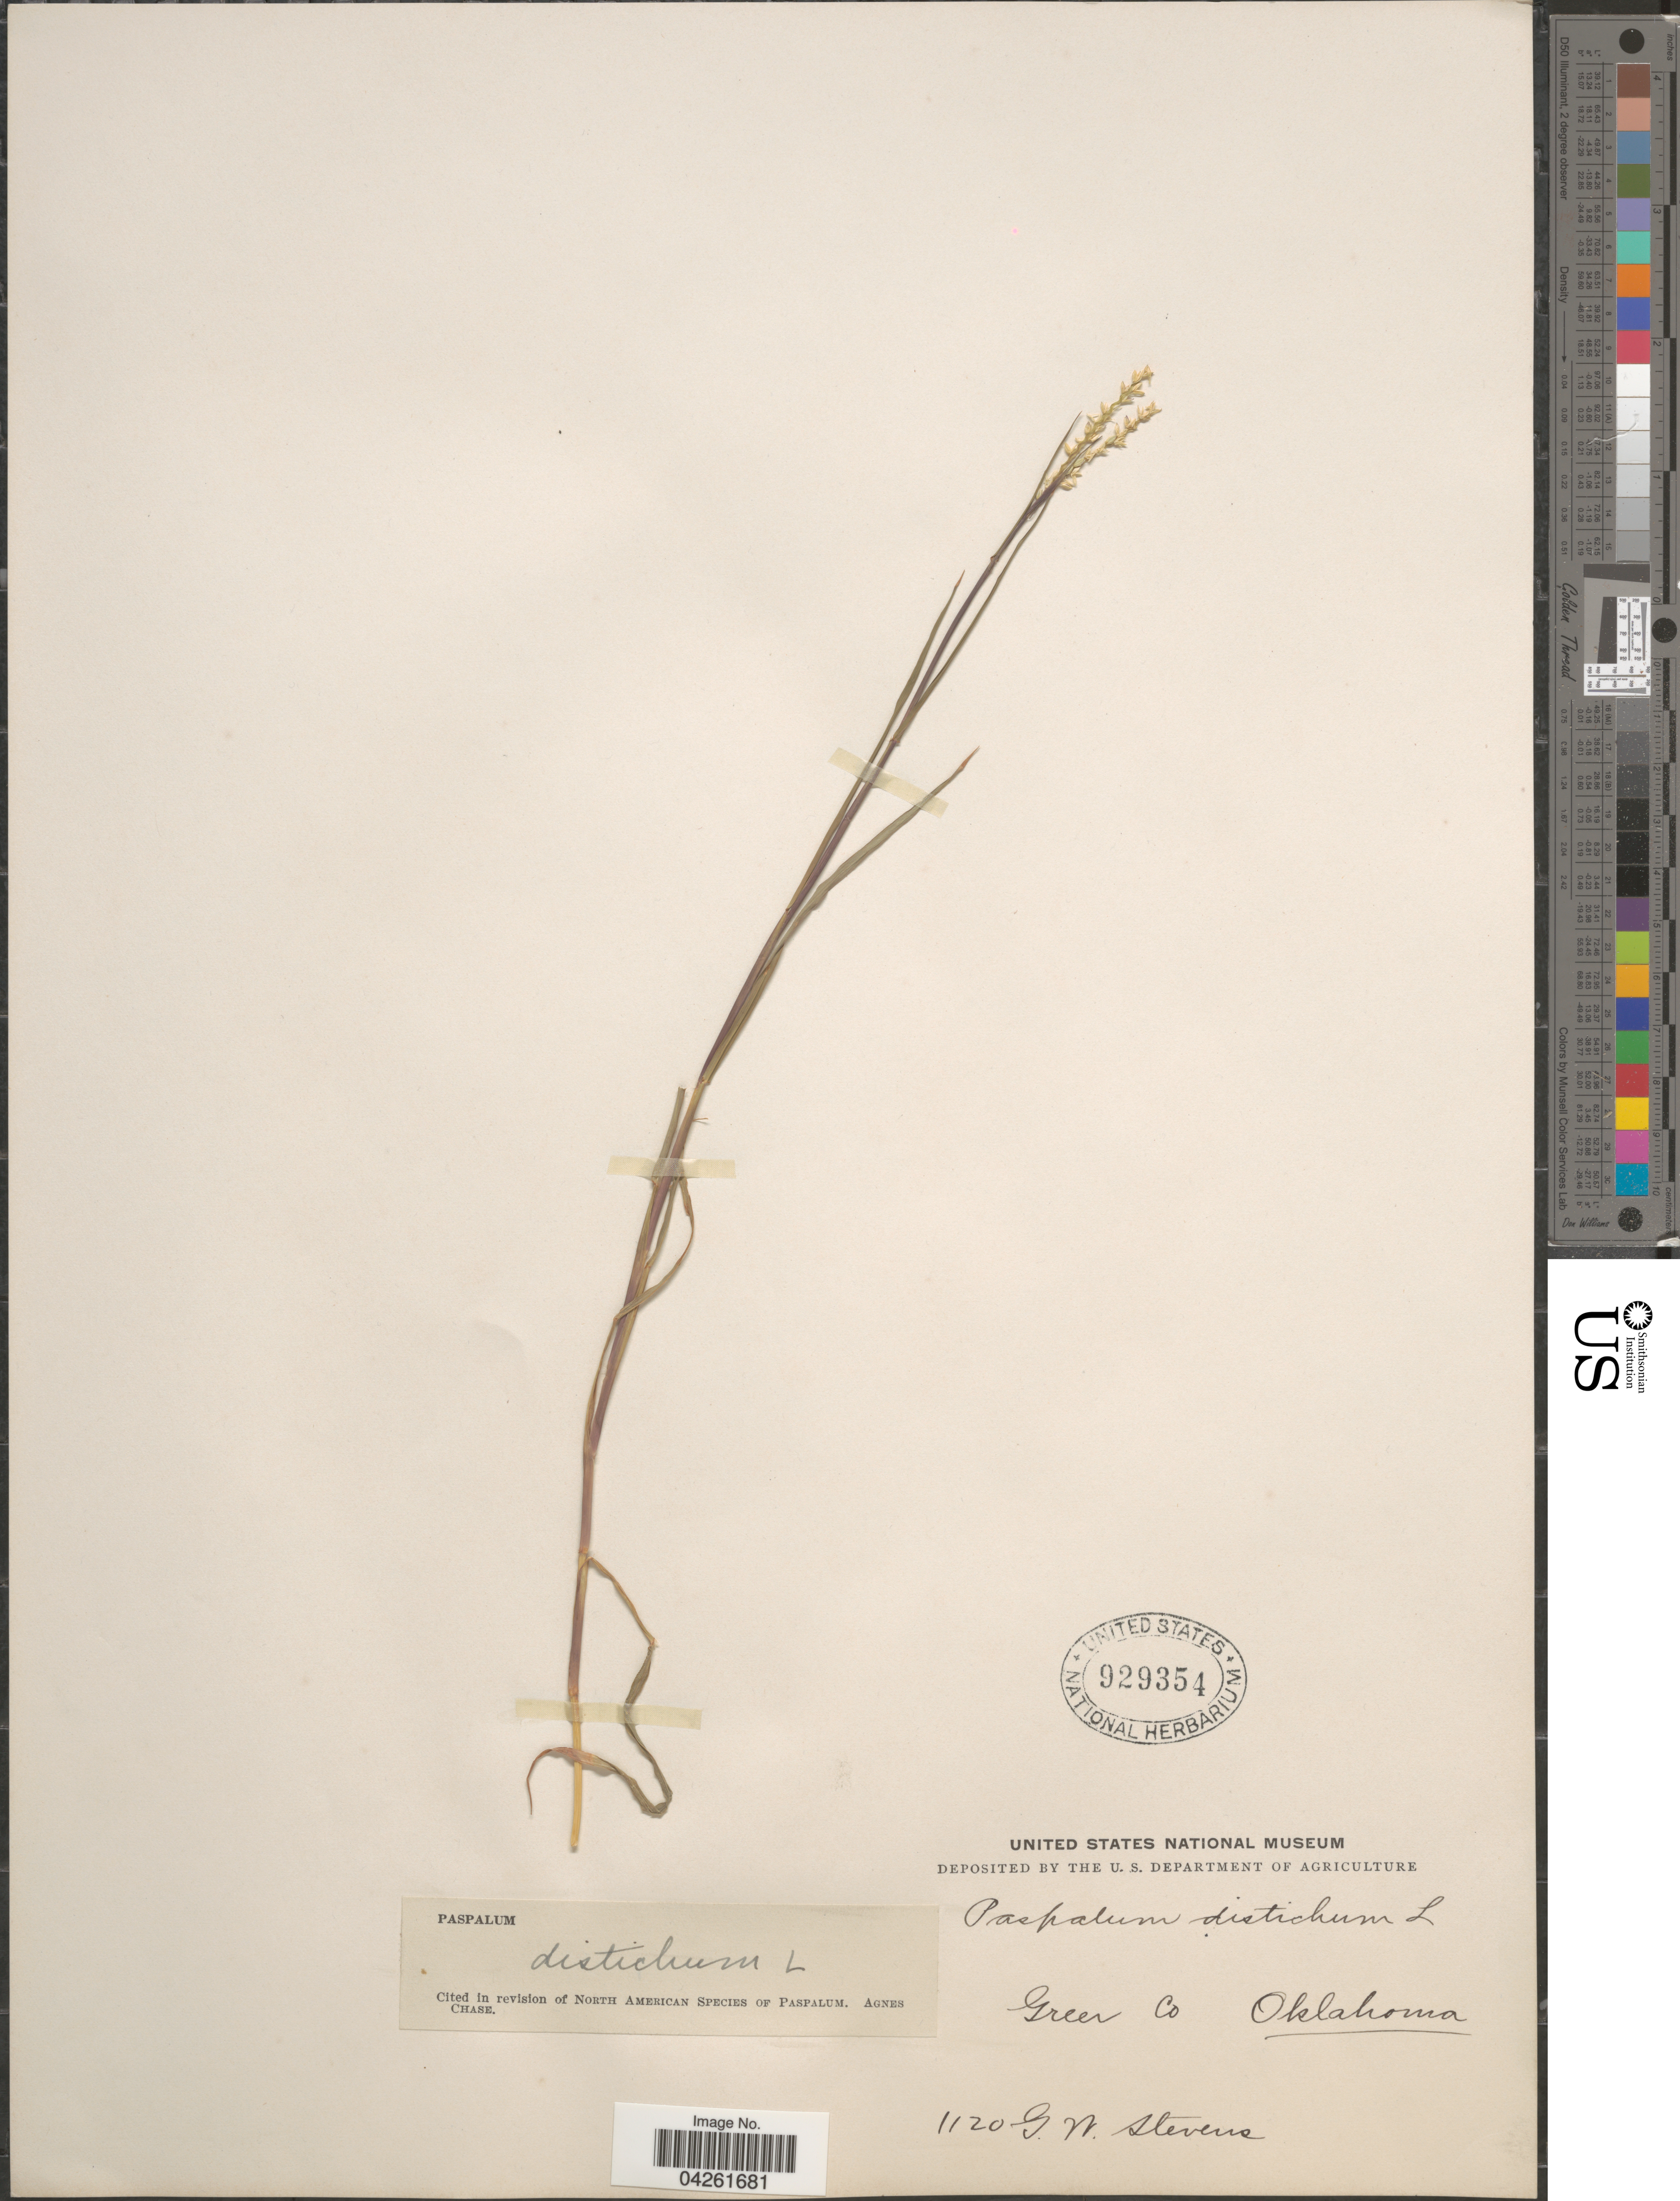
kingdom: Plantae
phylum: Tracheophyta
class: Liliopsida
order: Poales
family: Poaceae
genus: Paspalum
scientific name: Paspalum distichum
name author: L.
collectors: G. W. Stevens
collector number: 1120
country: United States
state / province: Oklahoma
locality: Green Co.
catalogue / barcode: US 929354